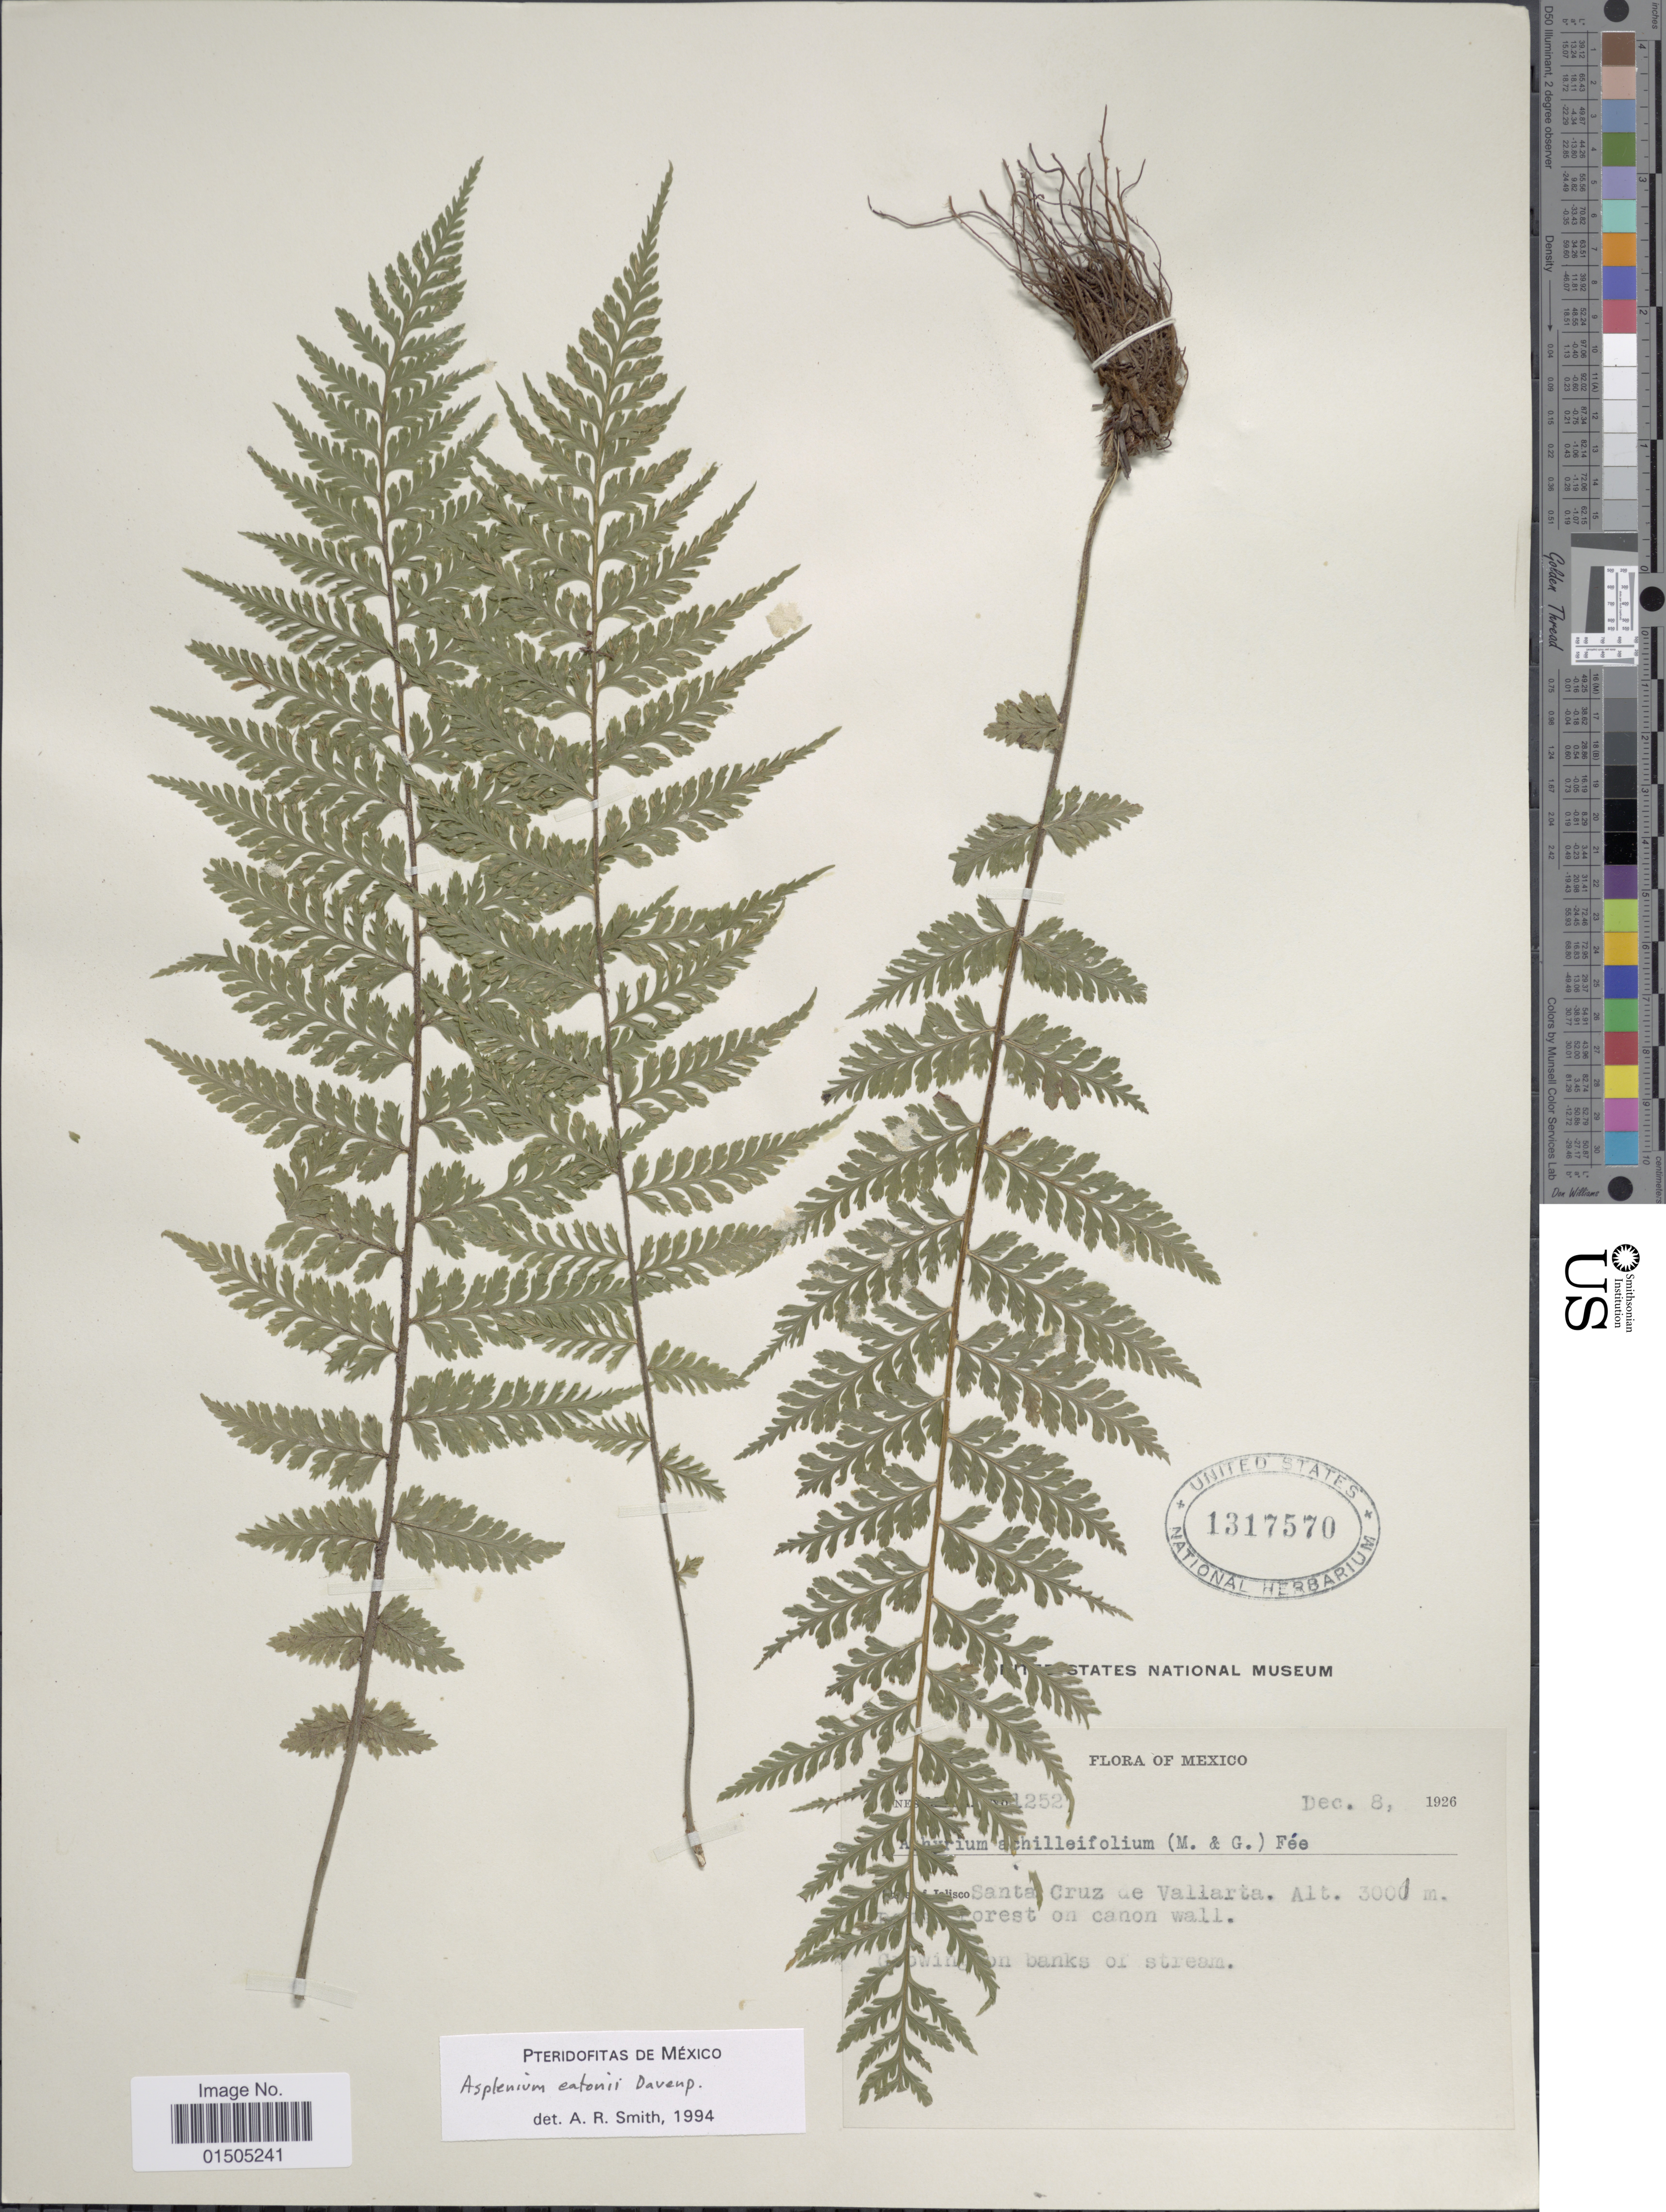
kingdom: Plantae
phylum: Tracheophyta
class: Polypodiopsida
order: Polypodiales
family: Aspleniaceae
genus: Asplenium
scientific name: Asplenium achilleifolium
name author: (M. Martens & Galeotti) Liebm.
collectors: Y. Mexia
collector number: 1252*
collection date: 1926-12-08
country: Mexico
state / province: Jalisco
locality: Santa Cruz de Vallarta.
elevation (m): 3001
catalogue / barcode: US 1317570